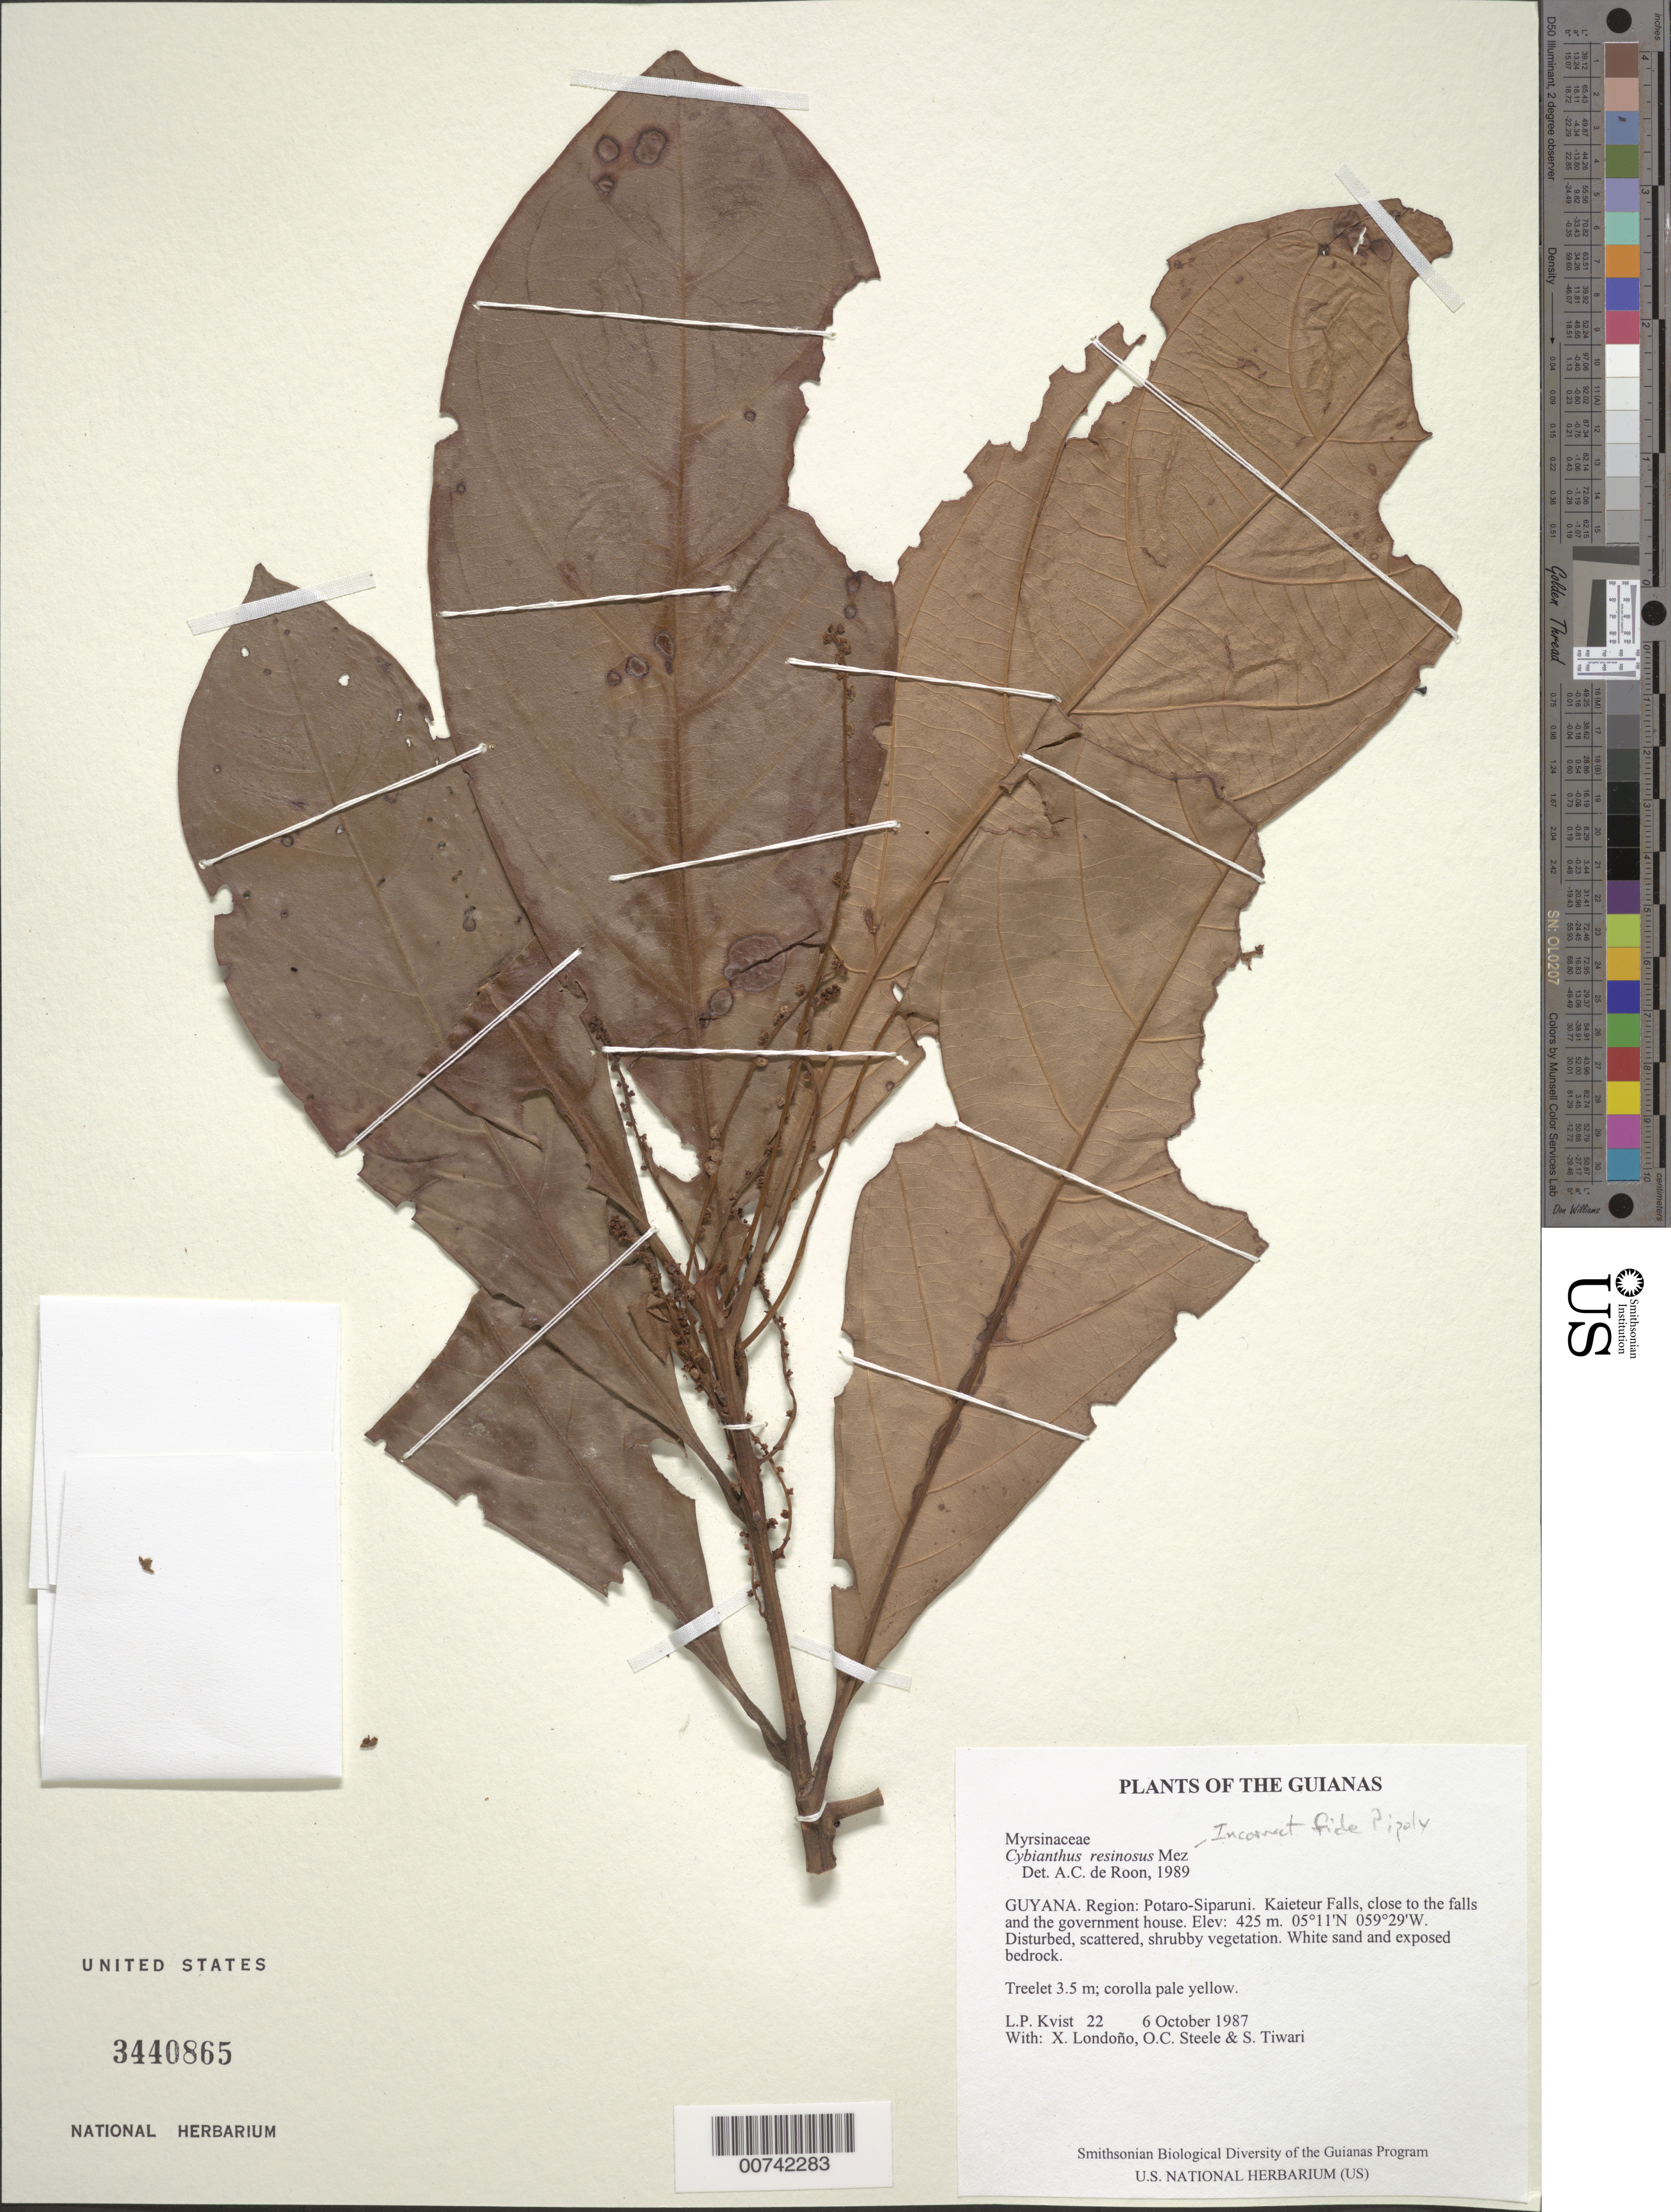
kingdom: Plantae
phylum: Tracheophyta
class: Magnoliopsida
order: Ericales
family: Primulaceae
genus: Cybianthus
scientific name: Cybianthus resinosus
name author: Mez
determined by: de Roon, A. C.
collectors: L. P. Kvist, X. Londoño, O. C. Steele & S. Tiwari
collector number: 22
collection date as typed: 6 October 1987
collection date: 1987-10-06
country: Guyana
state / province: Potaro-Siparuni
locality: Kaieteur Falls, close to the falls and the government house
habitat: Disturbed, scattered, shrubby vegetation. White sand and exposed bedrock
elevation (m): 425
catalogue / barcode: US 3440865